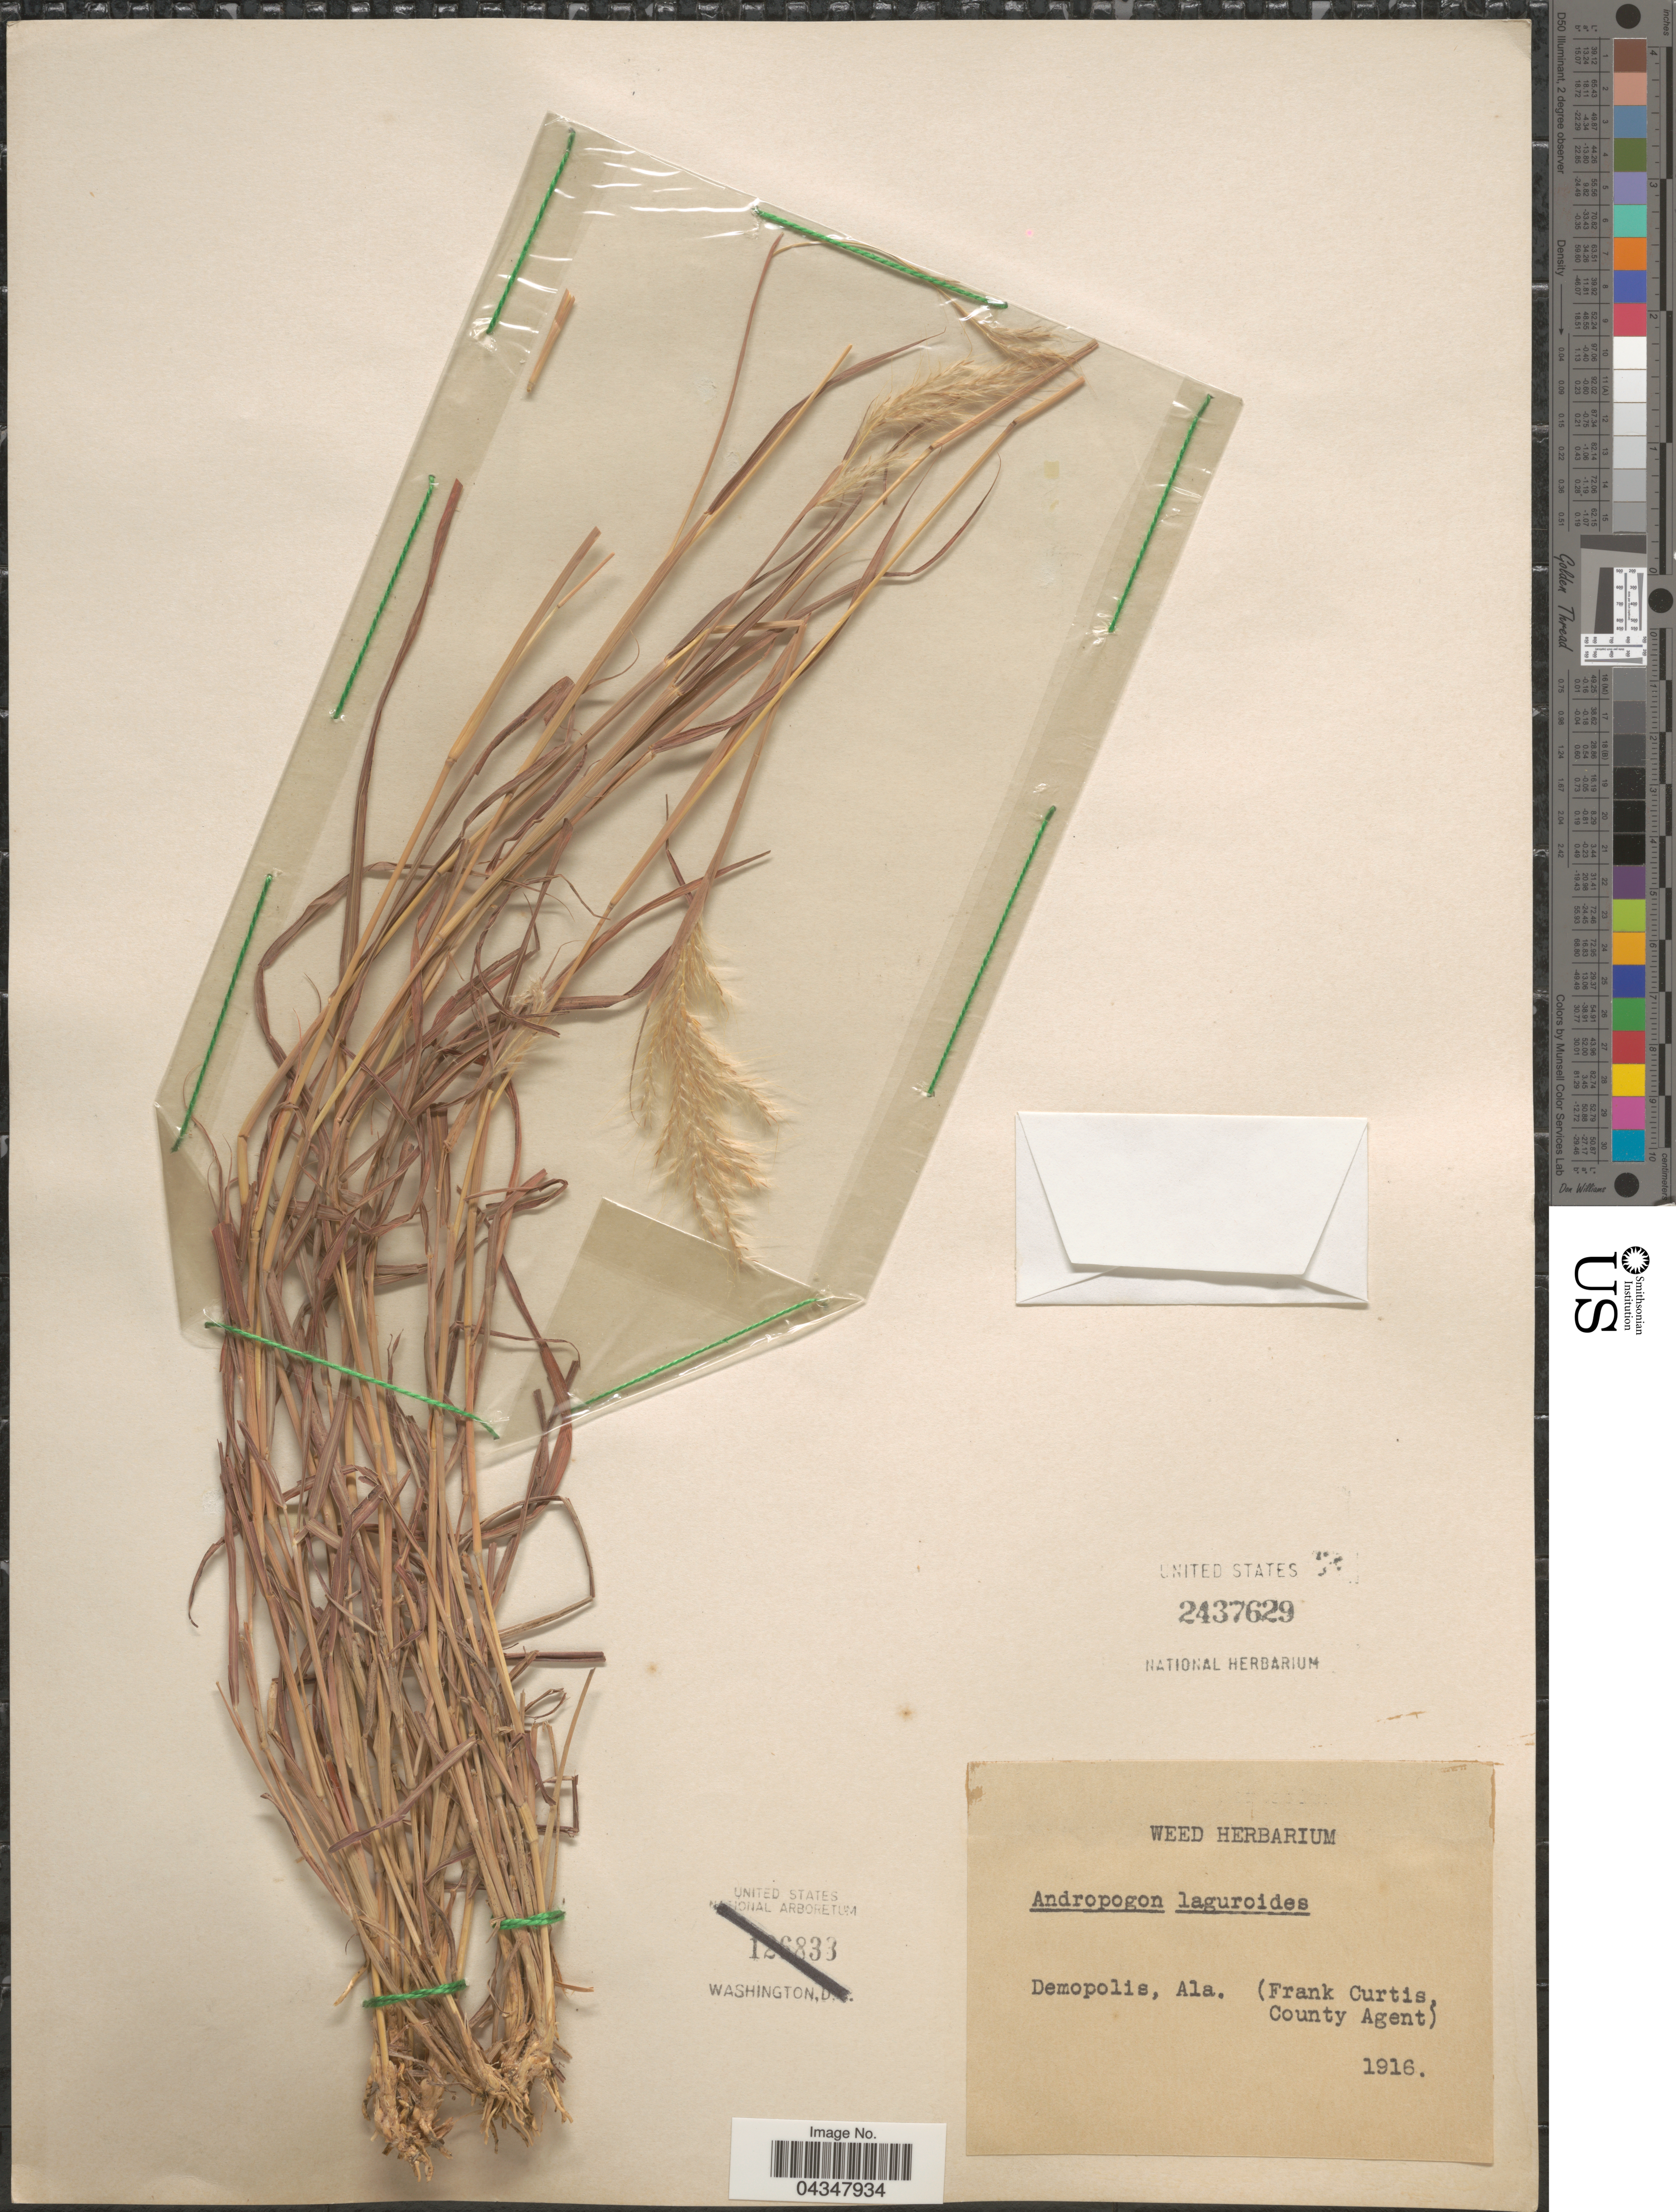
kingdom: Plantae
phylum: Tracheophyta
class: Liliopsida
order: Poales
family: Poaceae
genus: Bothriochloa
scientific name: Bothriochloa saccharoides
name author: (Sw.) Rydb.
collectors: F. Curtis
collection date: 1916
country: United States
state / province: Alabama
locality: Demopolis, Ala. (County Agent).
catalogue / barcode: US 2437629